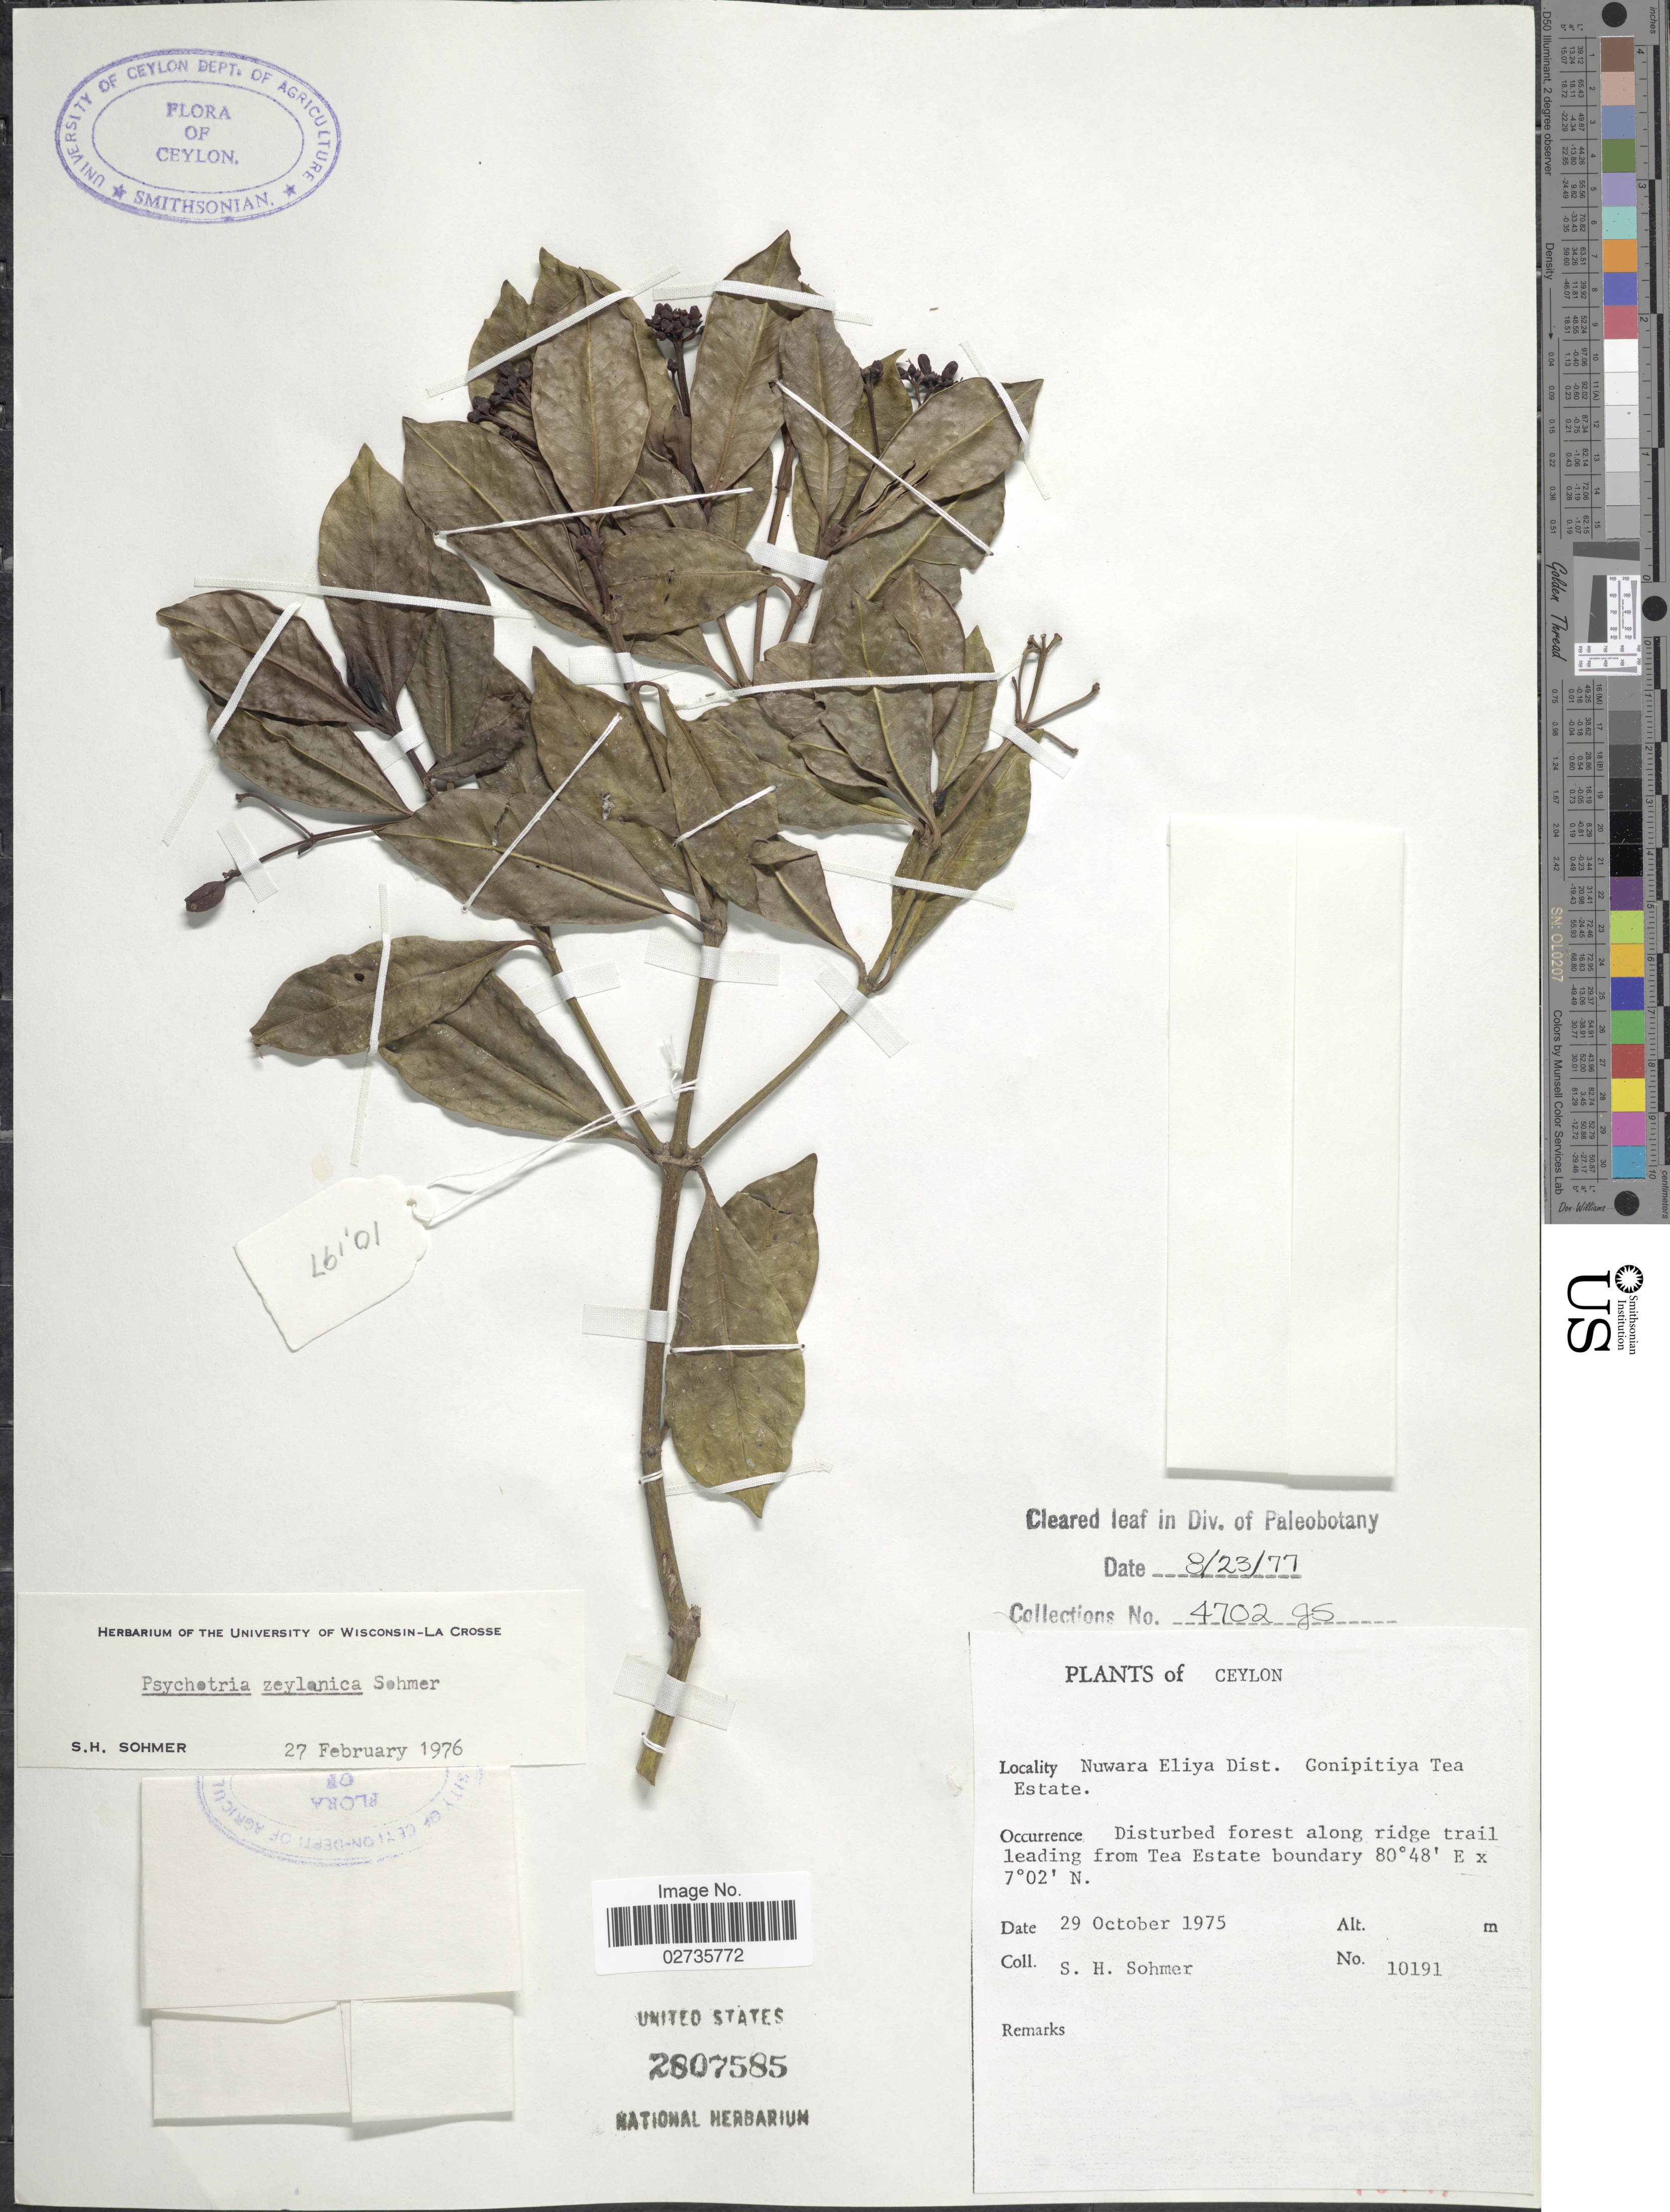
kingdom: Plantae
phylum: Tracheophyta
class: Magnoliopsida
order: Gentianales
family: Rubiaceae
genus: Psychotria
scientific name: Psychotria zeylanica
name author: Sohmer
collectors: S. H. Sohmer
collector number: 10191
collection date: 1975-10-29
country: Sri Lanka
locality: Ceylon, Nuwara Eliya Dist. Gonipitiya Tea Estate, Disturbed forest along ridge trail leading from Tea Estate boundary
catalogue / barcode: US 2807585